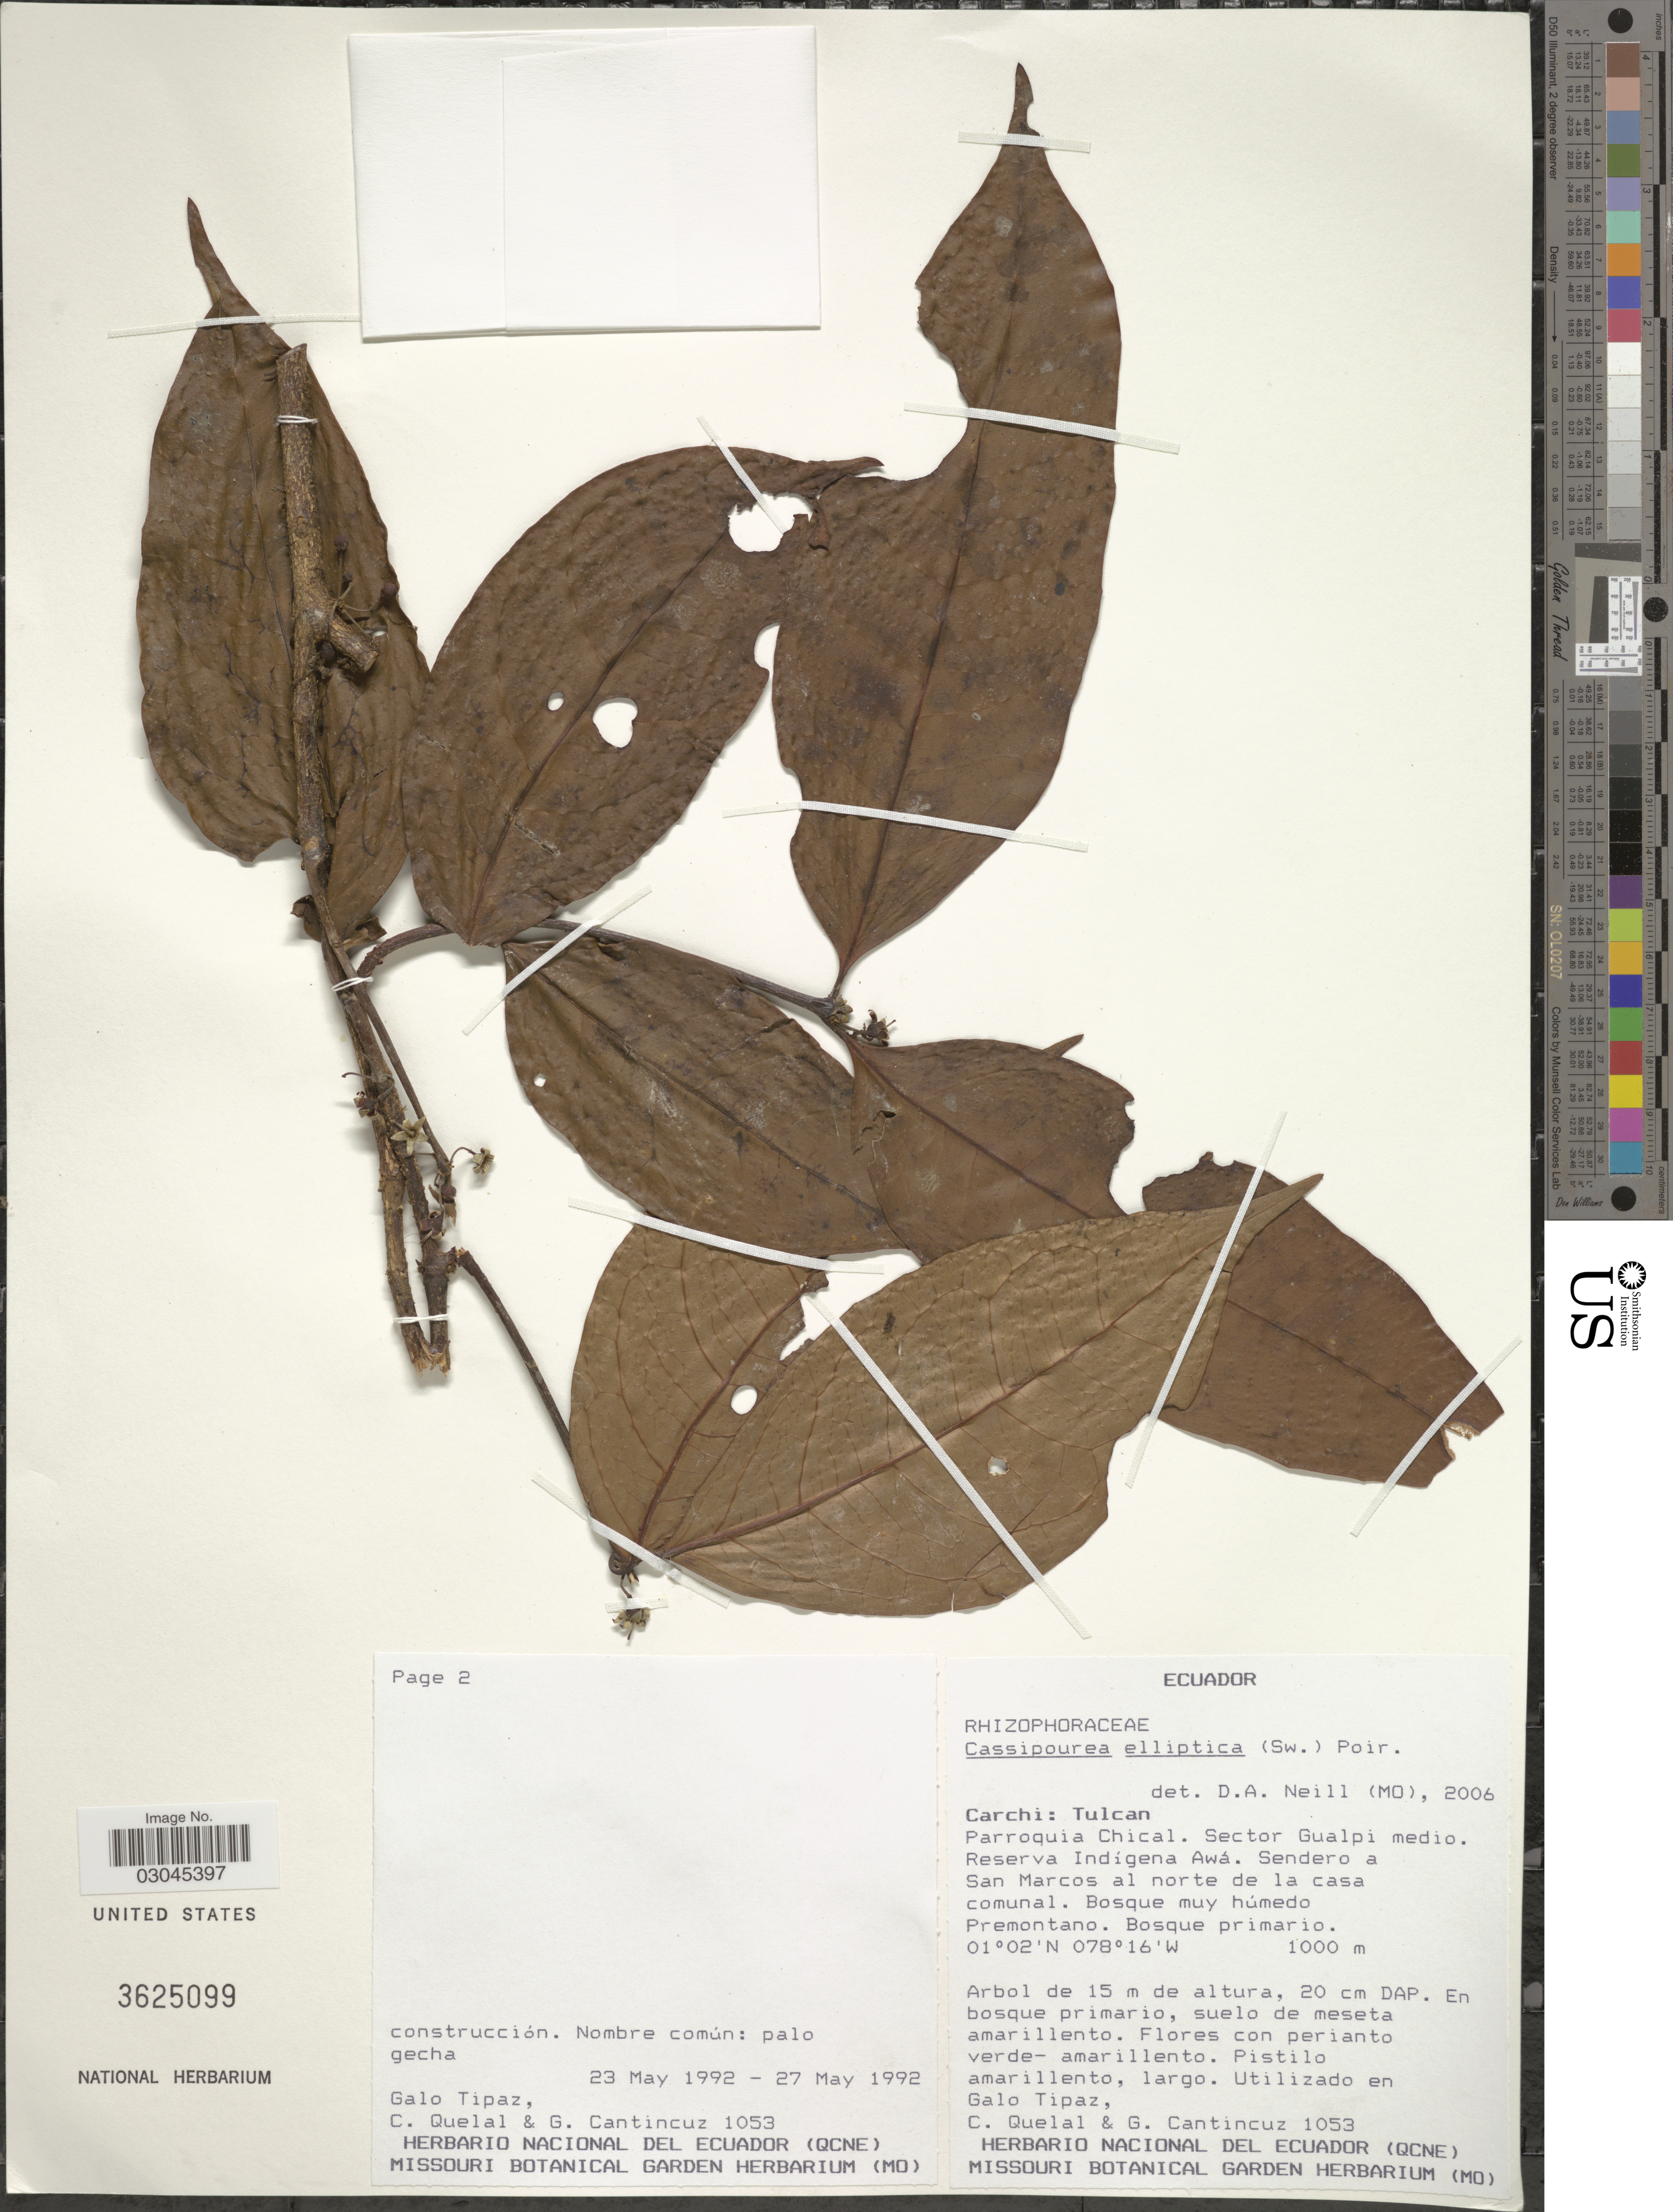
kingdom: Plantae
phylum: Tracheophyta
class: Magnoliopsida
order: Malpighiales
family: Rhizophoraceae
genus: Cassipourea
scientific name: Cassipourea elliptica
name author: (Sw.) Poir.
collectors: G. Tipaz, C. Quelal & G. Cantincuz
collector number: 1053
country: Ecuador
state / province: Carchi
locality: Carchi: Tulcan. Parroquia Chical. Sector Gualpi medio. Reserva Indígena Awá. Sendero a San Marcos al norte de la casa comunal.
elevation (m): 1000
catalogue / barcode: US 3625099